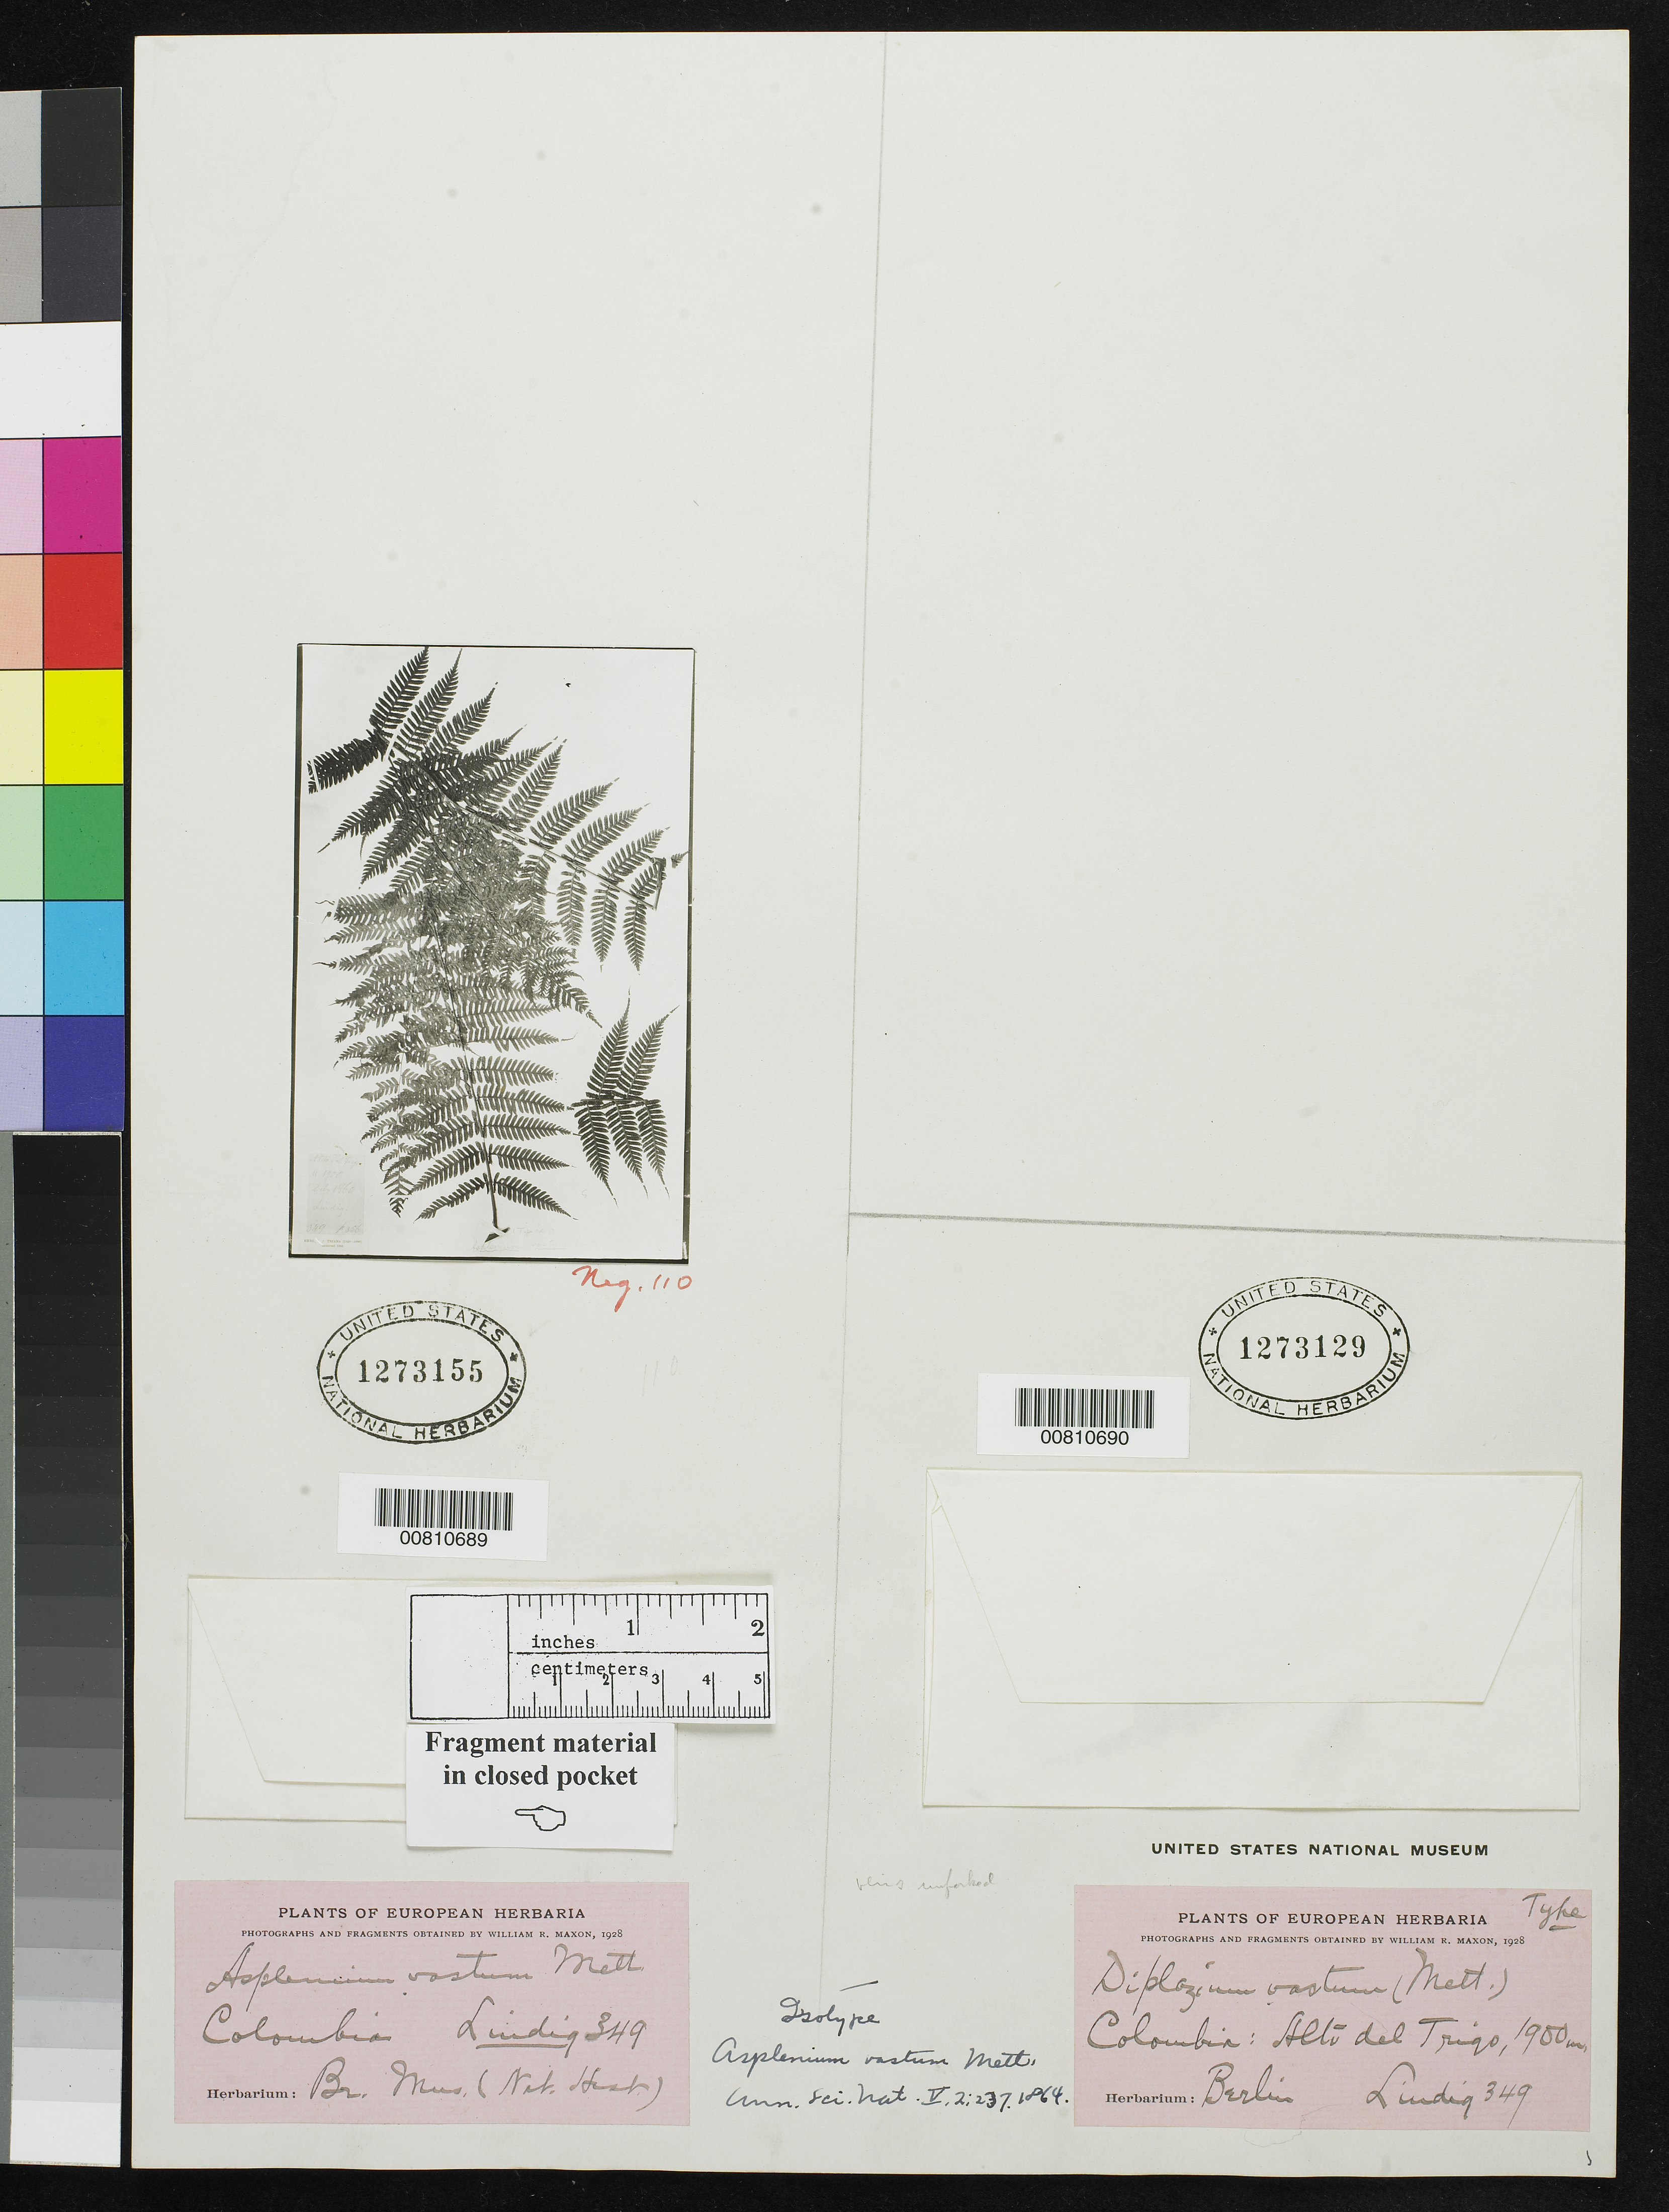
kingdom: Plantae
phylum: Tracheophyta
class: Polypodiopsida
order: Polypodiales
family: Aspleniaceae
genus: Asplenium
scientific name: Asplenium vastum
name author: Mett.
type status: Isotype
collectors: A. Lindig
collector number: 349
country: Colombia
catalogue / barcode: US 1273155